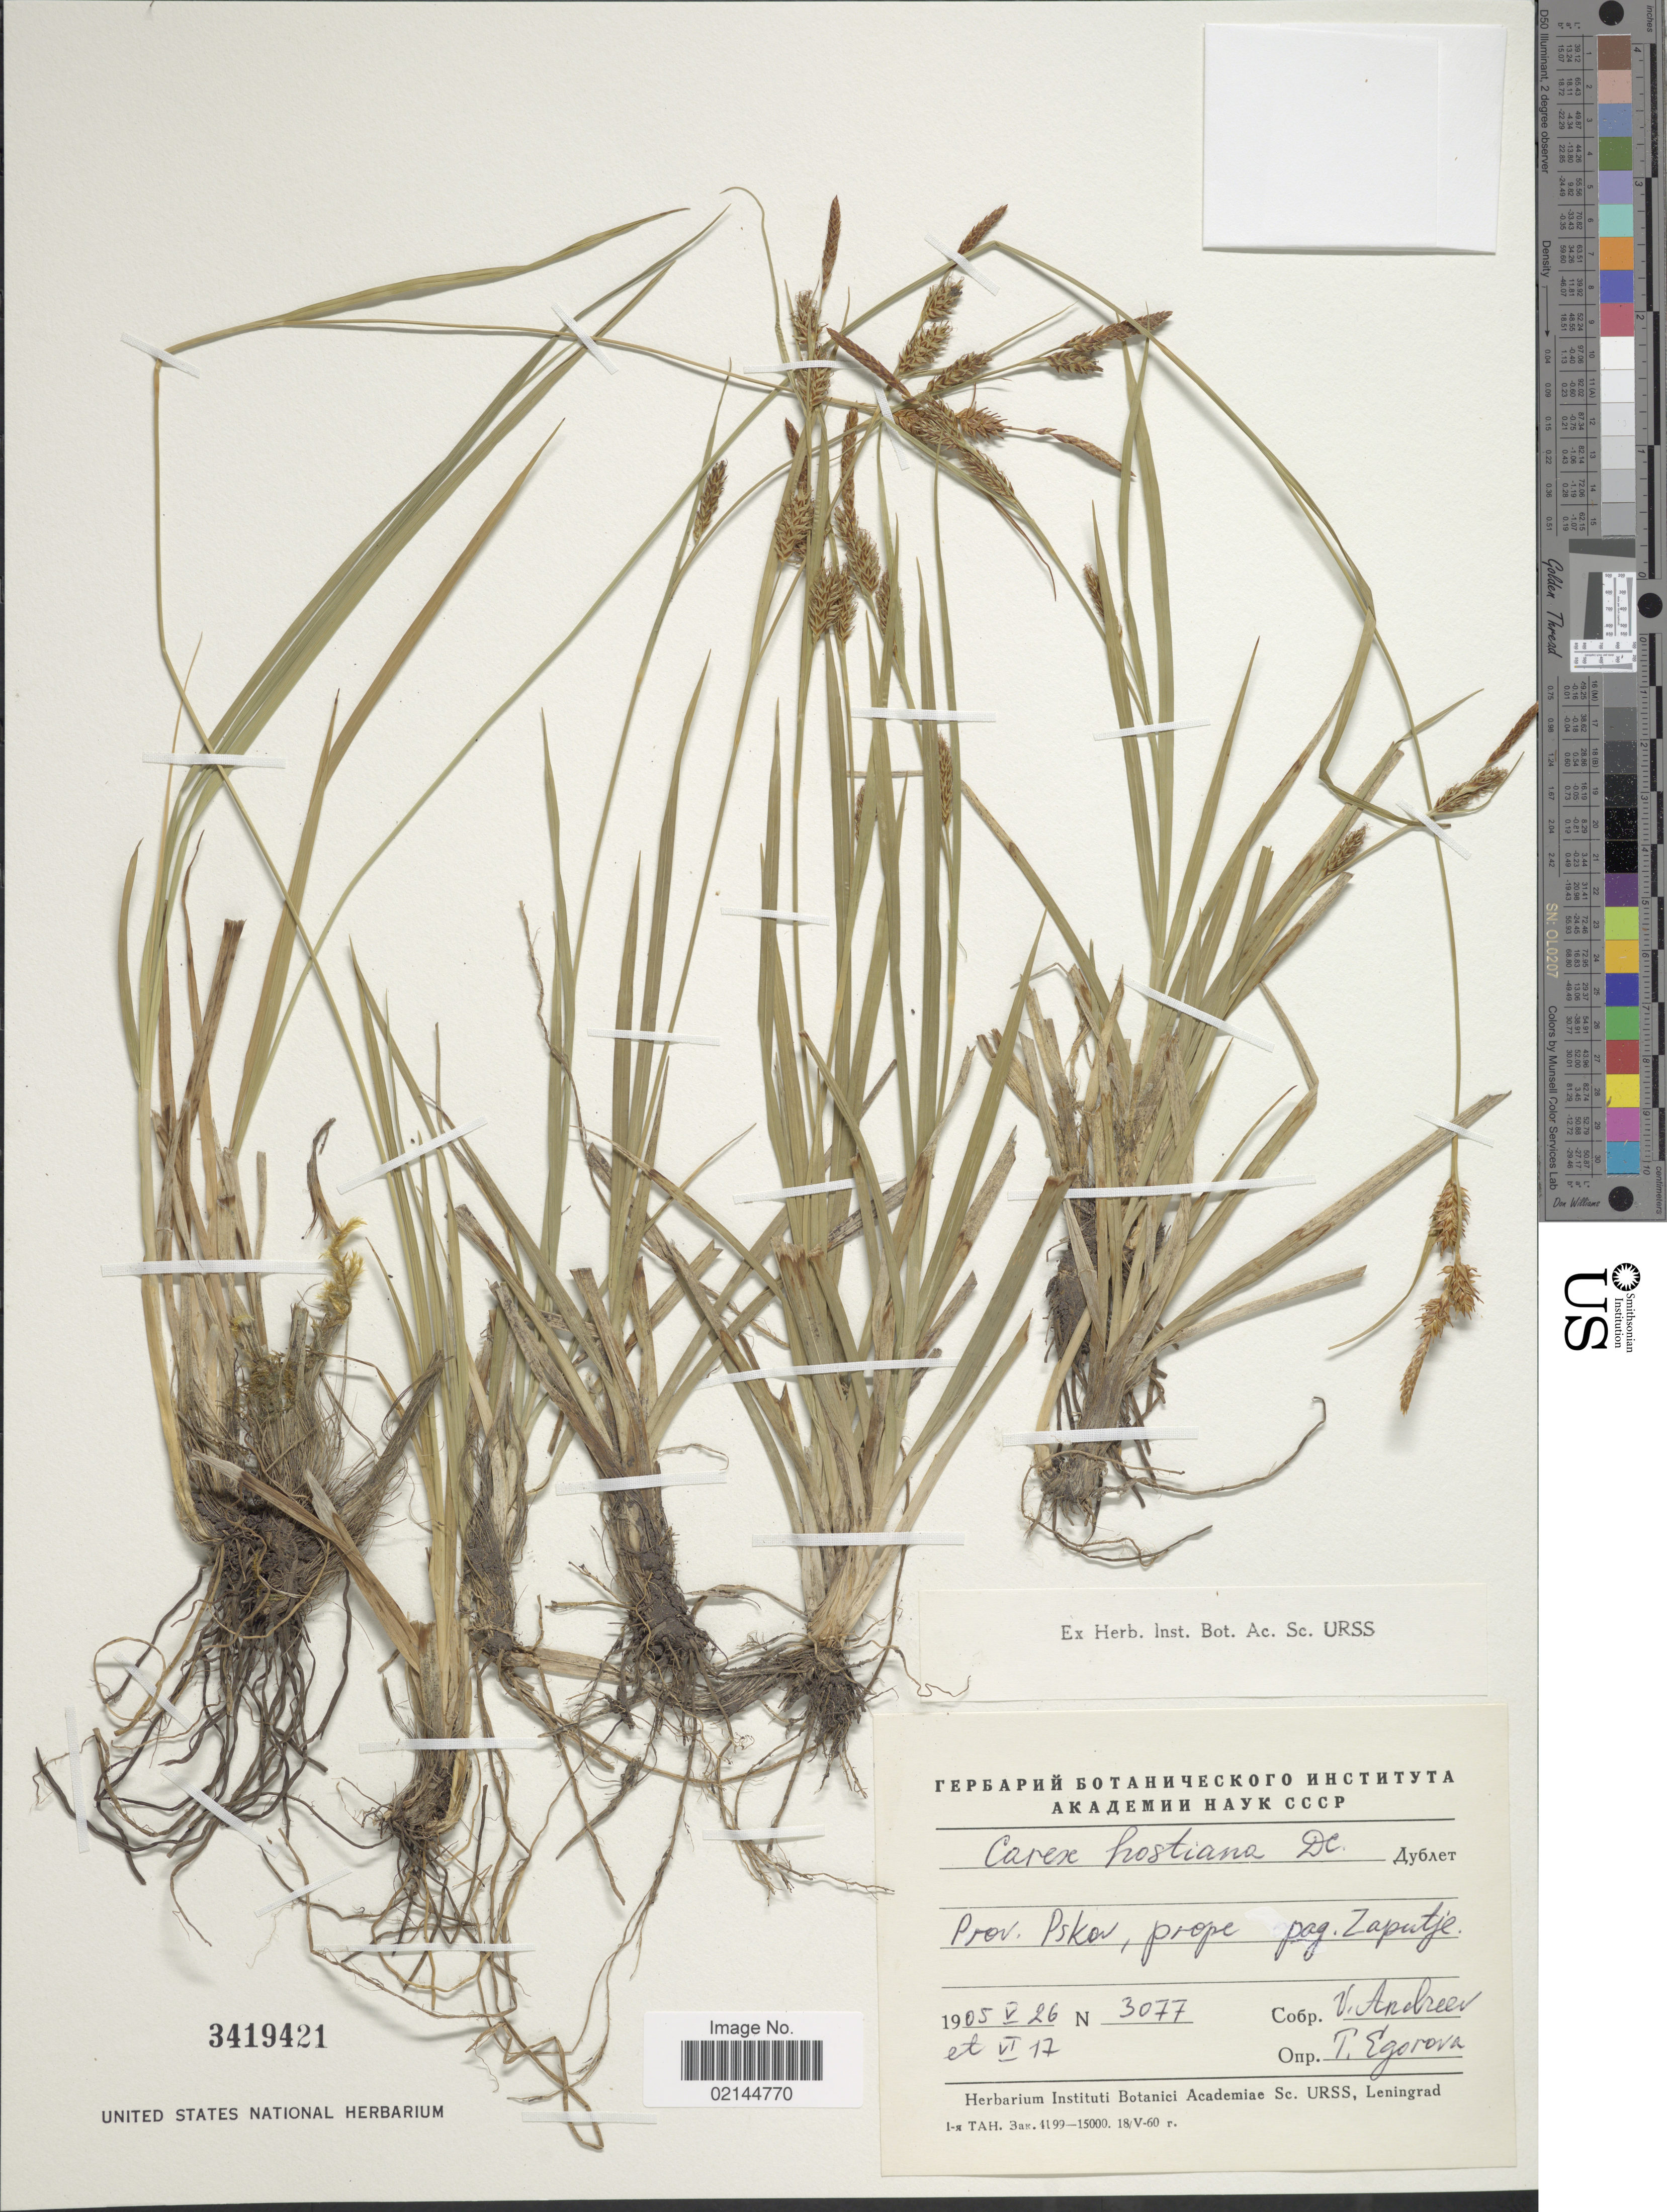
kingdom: Plantae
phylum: Tracheophyta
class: Liliopsida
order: Poales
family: Cyperaceae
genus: Carex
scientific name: Carex hostiana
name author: DC.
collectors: V. Andreev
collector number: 3077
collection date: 1905-05-26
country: Russian Federation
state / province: Pskov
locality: Prov. Pskov, prope pag. Zaputje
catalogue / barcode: US 3419421